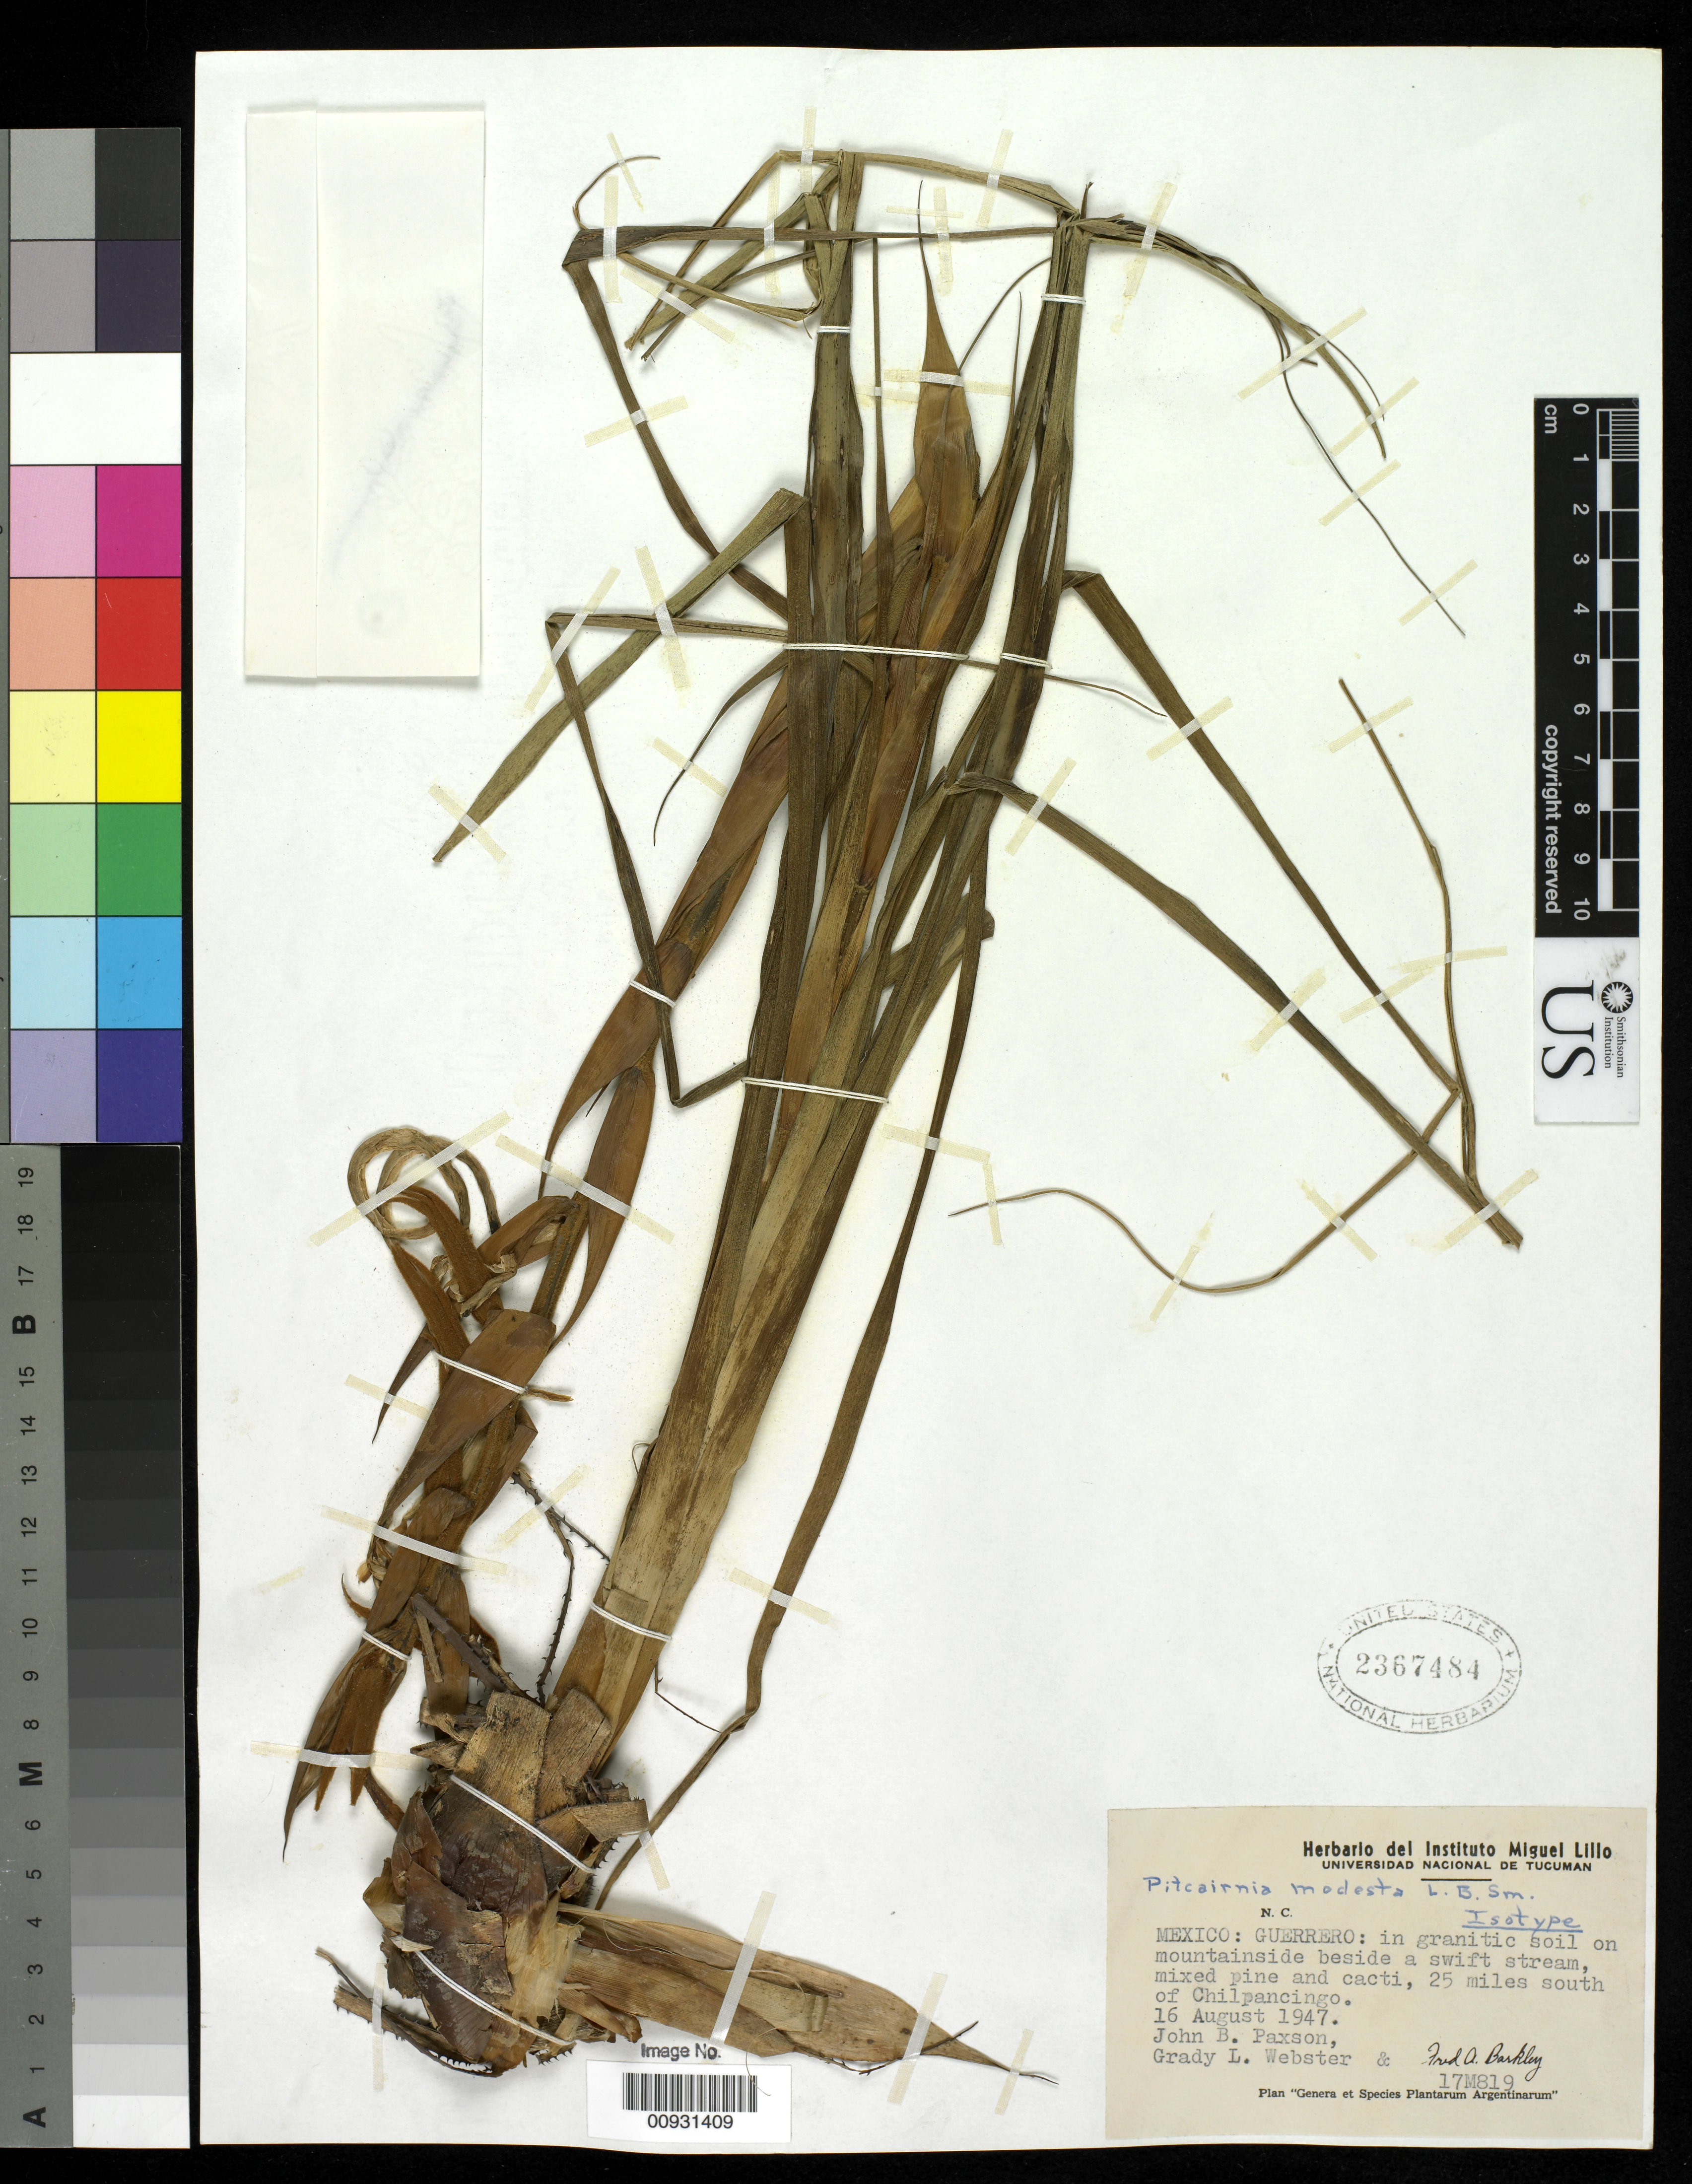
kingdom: Plantae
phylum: Tracheophyta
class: Liliopsida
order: Poales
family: Bromeliaceae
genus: Pitcairnia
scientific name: Pitcairnia modesta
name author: L.B. Sm.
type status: Isotype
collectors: J. B. Paxson, G. L. Webster & F. A. Barkley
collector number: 17M819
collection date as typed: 16 Aug 1947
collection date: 1947-08-16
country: Mexico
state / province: Guerrero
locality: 25 miles south of Chilpancingo.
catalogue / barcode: US 2367484